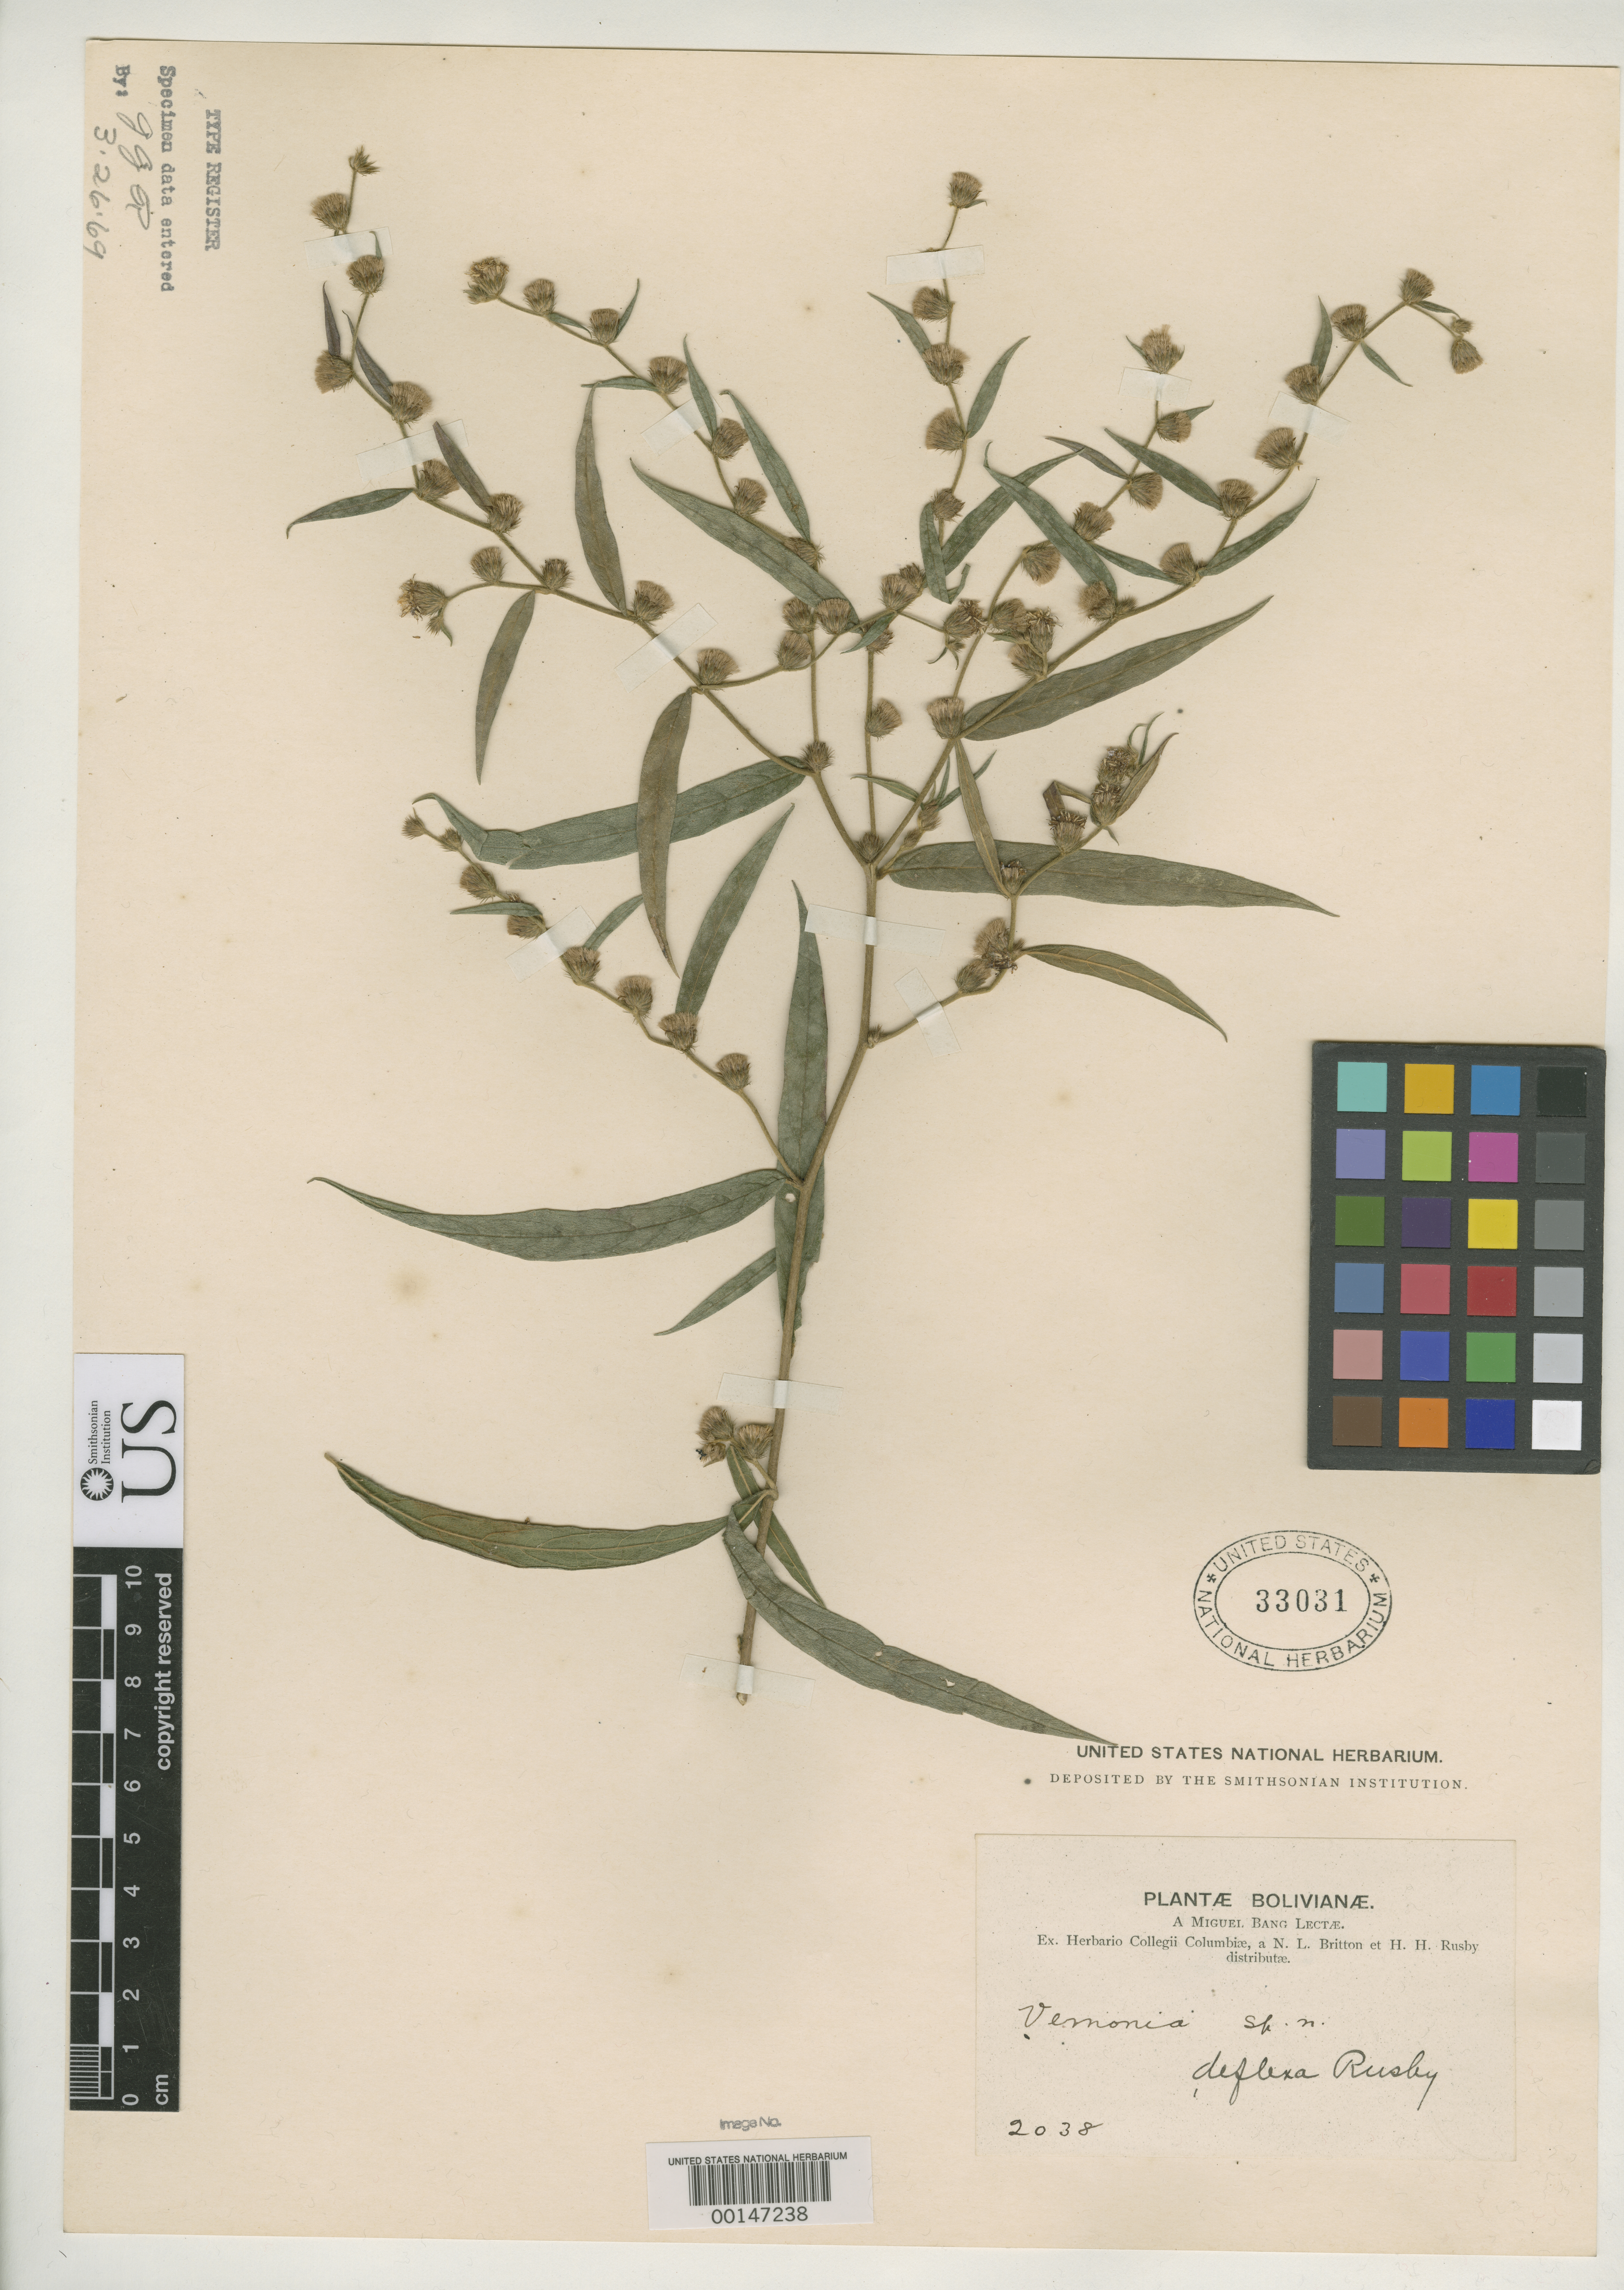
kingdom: Plantae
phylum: Tracheophyta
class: Magnoliopsida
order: Asterales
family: Asteraceae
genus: Vernonia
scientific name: Vernonia deflexa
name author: Rusby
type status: Isotype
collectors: M. Bang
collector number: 2038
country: Bolivia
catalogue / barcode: US 33031